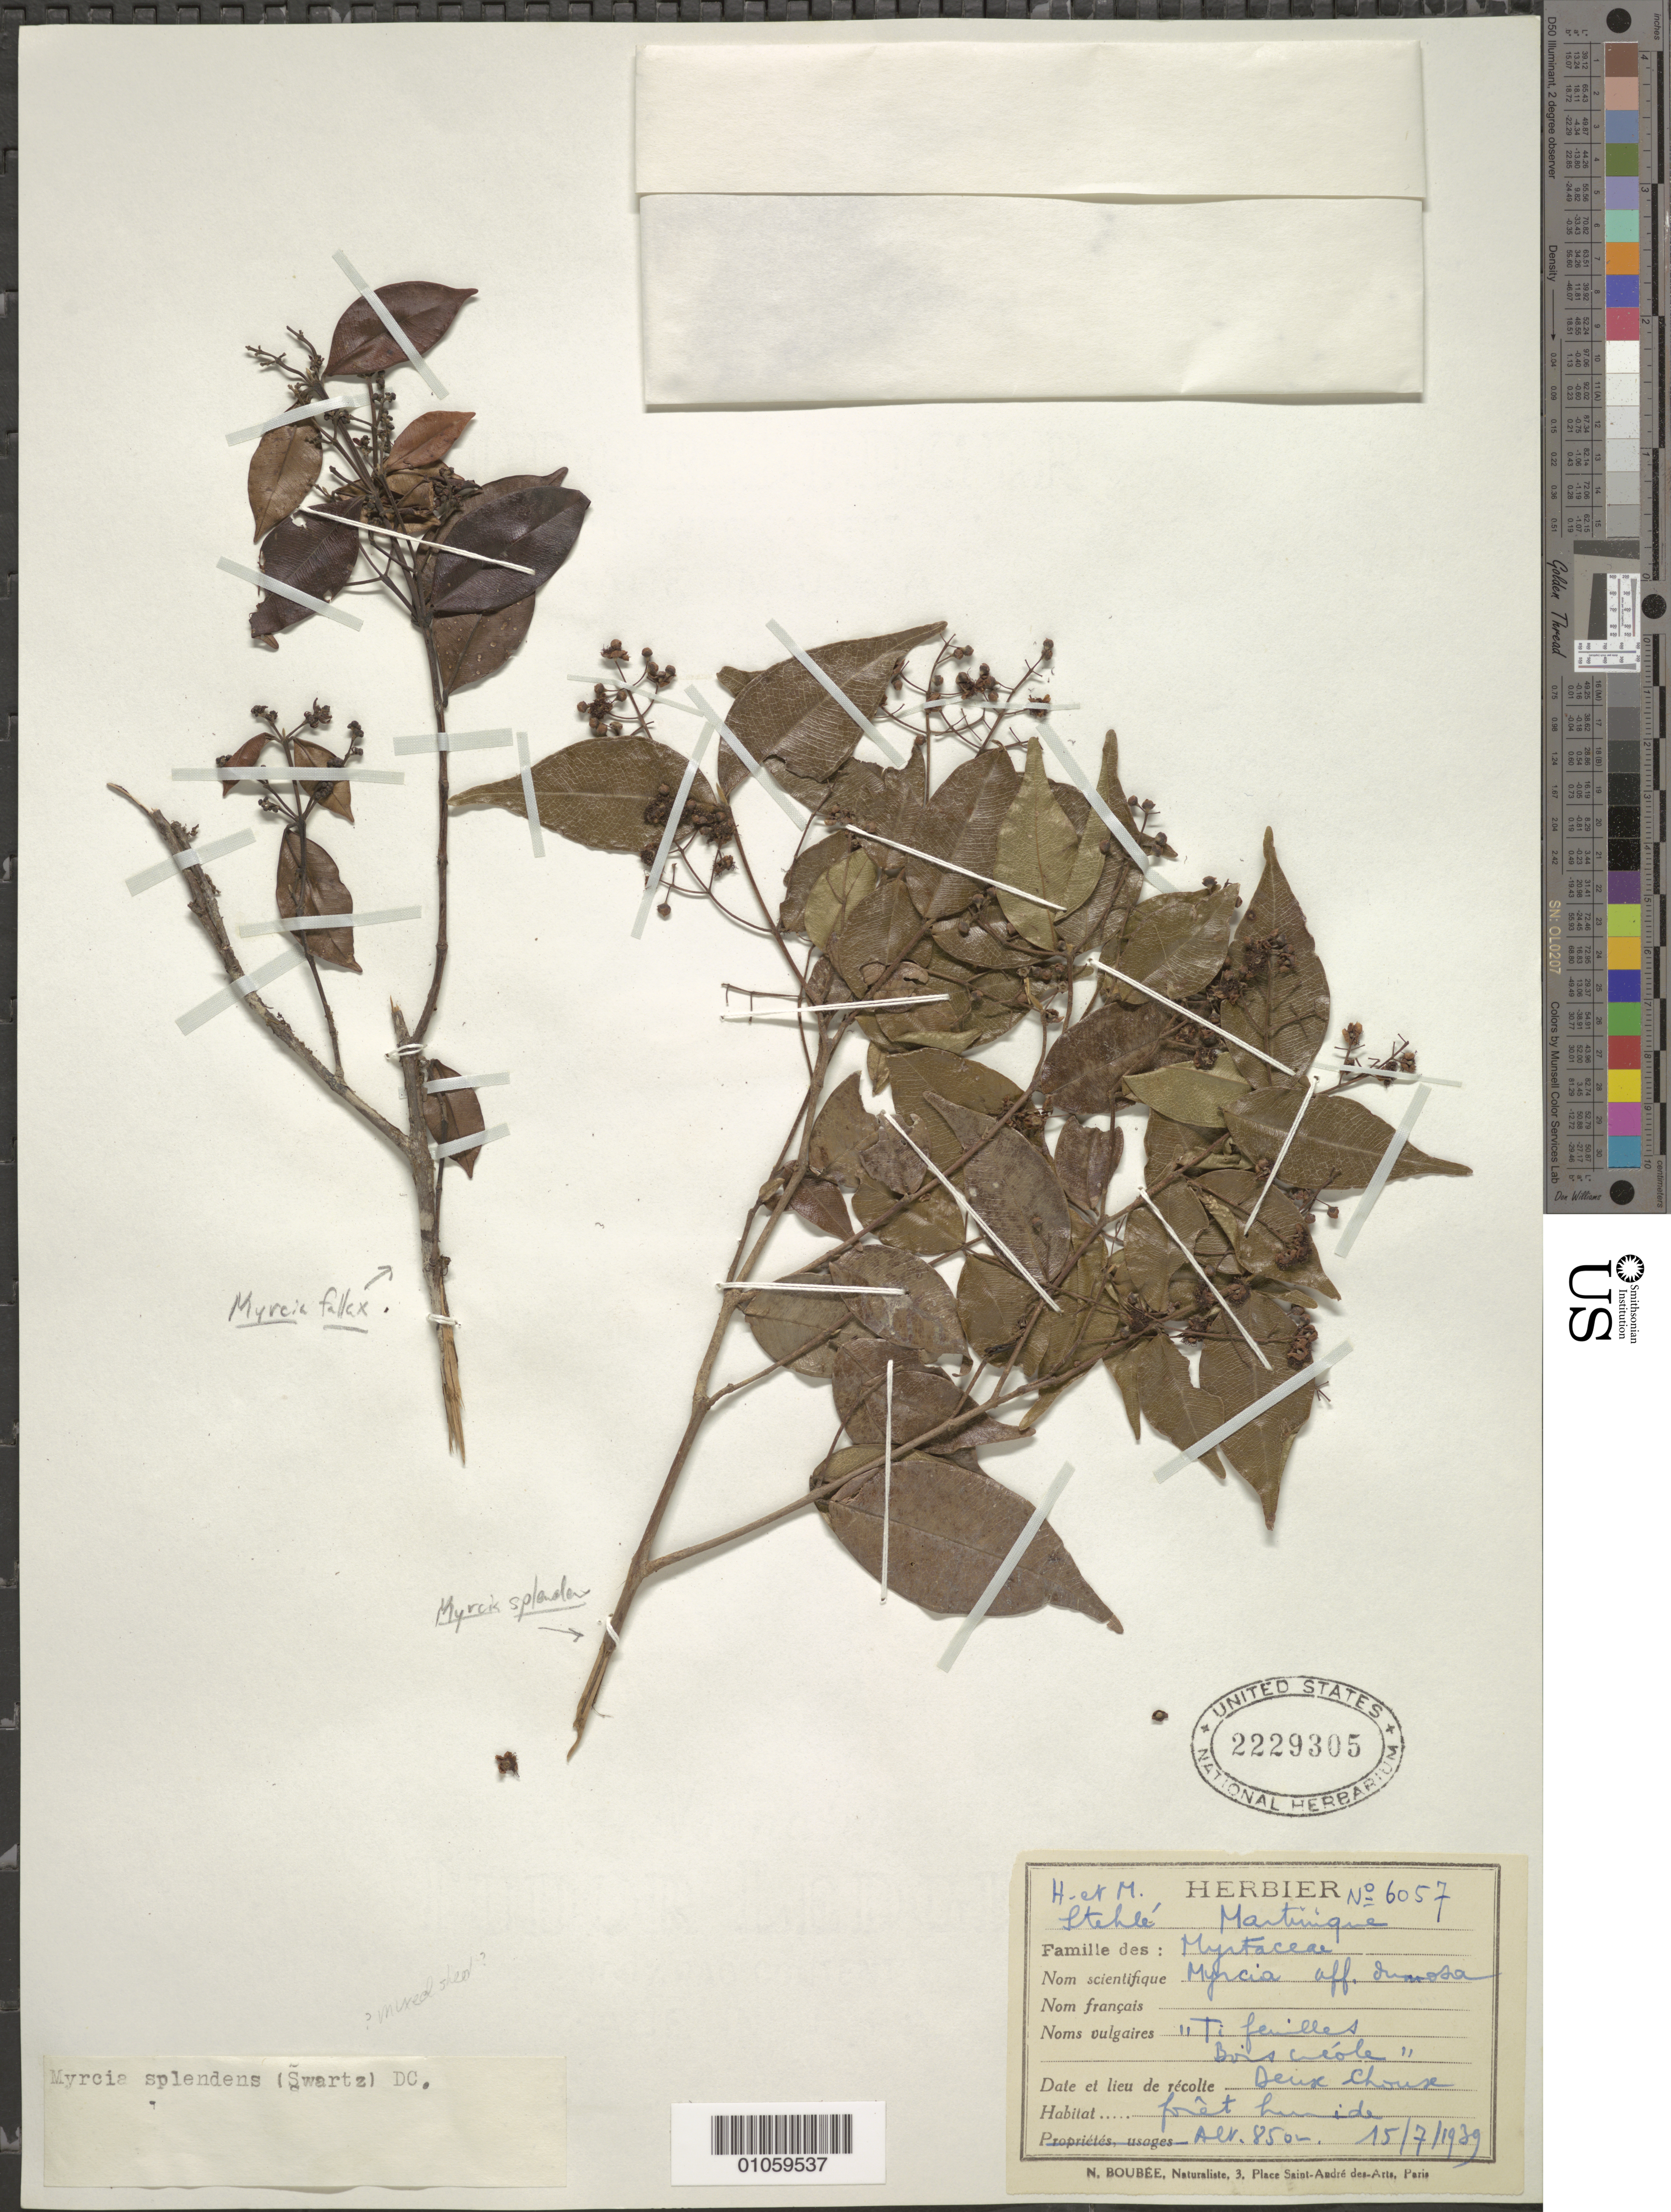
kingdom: Plantae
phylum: Tracheophyta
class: Magnoliopsida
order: Myrtales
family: Myrtaceae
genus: Myrcia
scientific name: Myrcia splendens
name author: (Sw.) DC.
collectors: H. Stehlé & M. Stehlé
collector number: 6057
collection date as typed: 15 Jul 1939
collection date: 1939-07-15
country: Martinique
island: Martinique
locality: Deux Choux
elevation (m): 850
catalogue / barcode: US 2229305